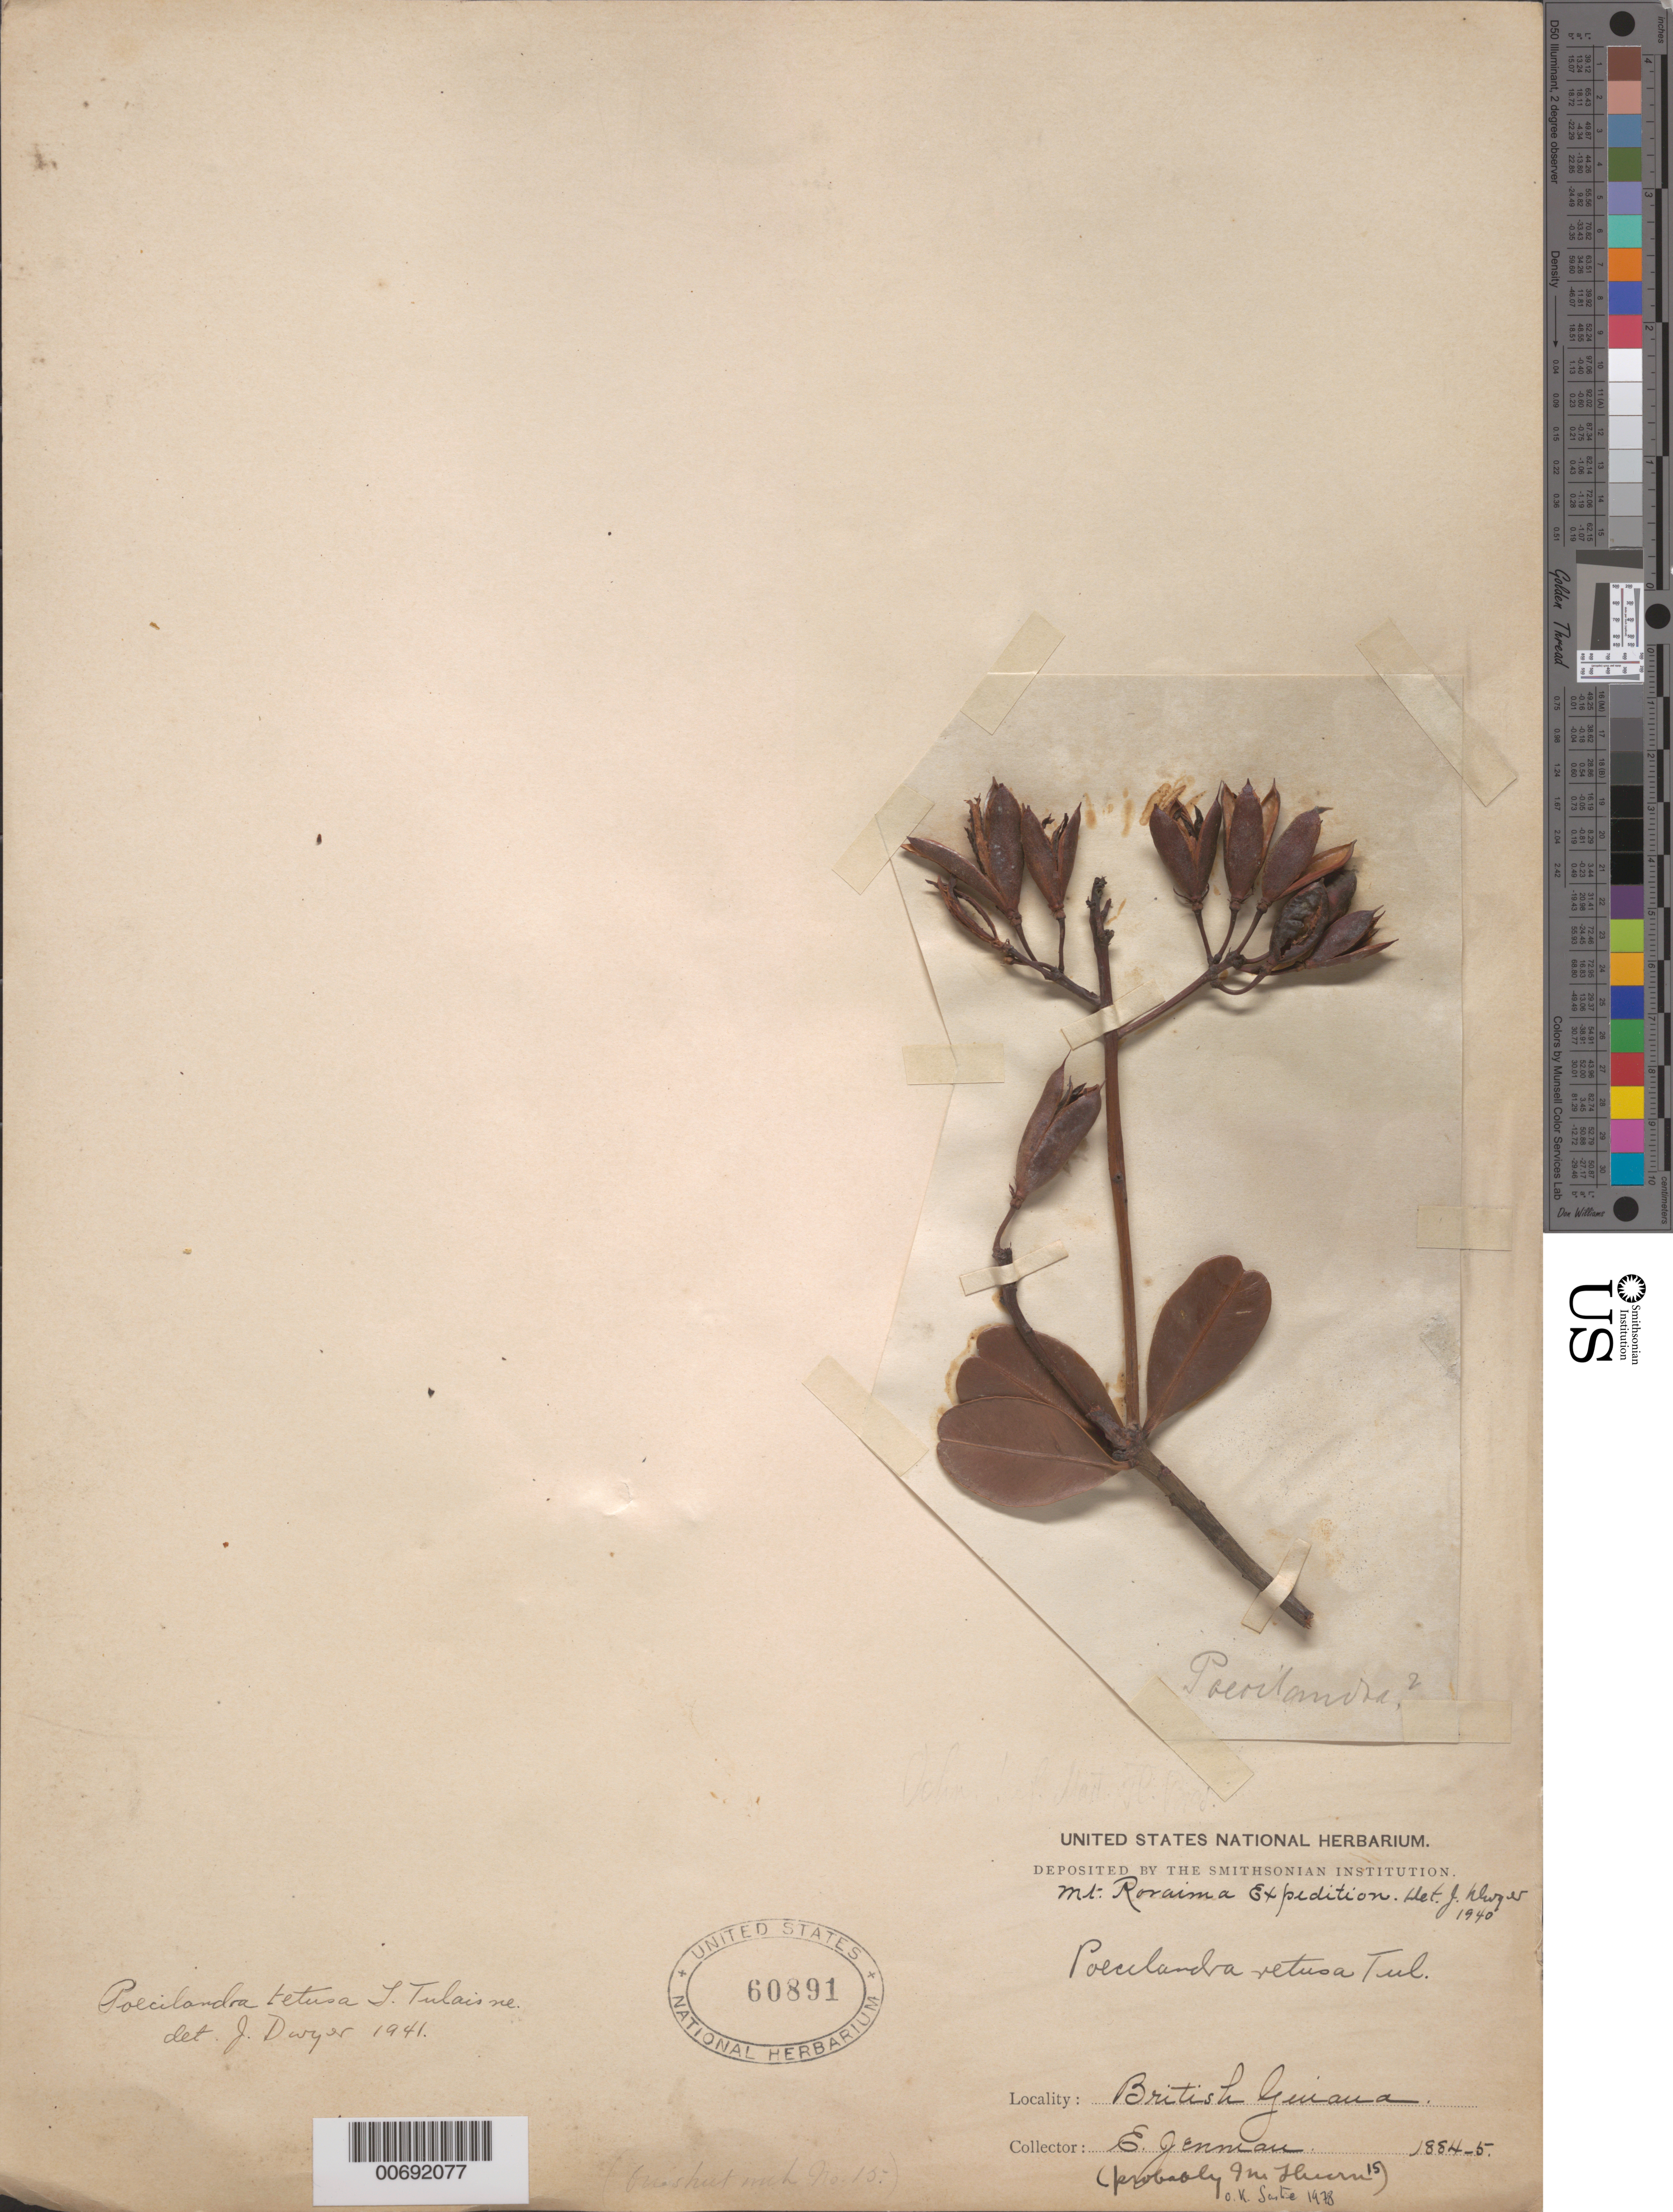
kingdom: Plantae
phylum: Tracheophyta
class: Magnoliopsida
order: Malpighiales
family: Ochnaceae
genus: Poecilandra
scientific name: Poecilandra retusa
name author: Tul.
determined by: Sastre, C. H. L.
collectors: G. S. Jenman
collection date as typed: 1884 to 1885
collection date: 1884/1885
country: Guyana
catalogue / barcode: US 60891